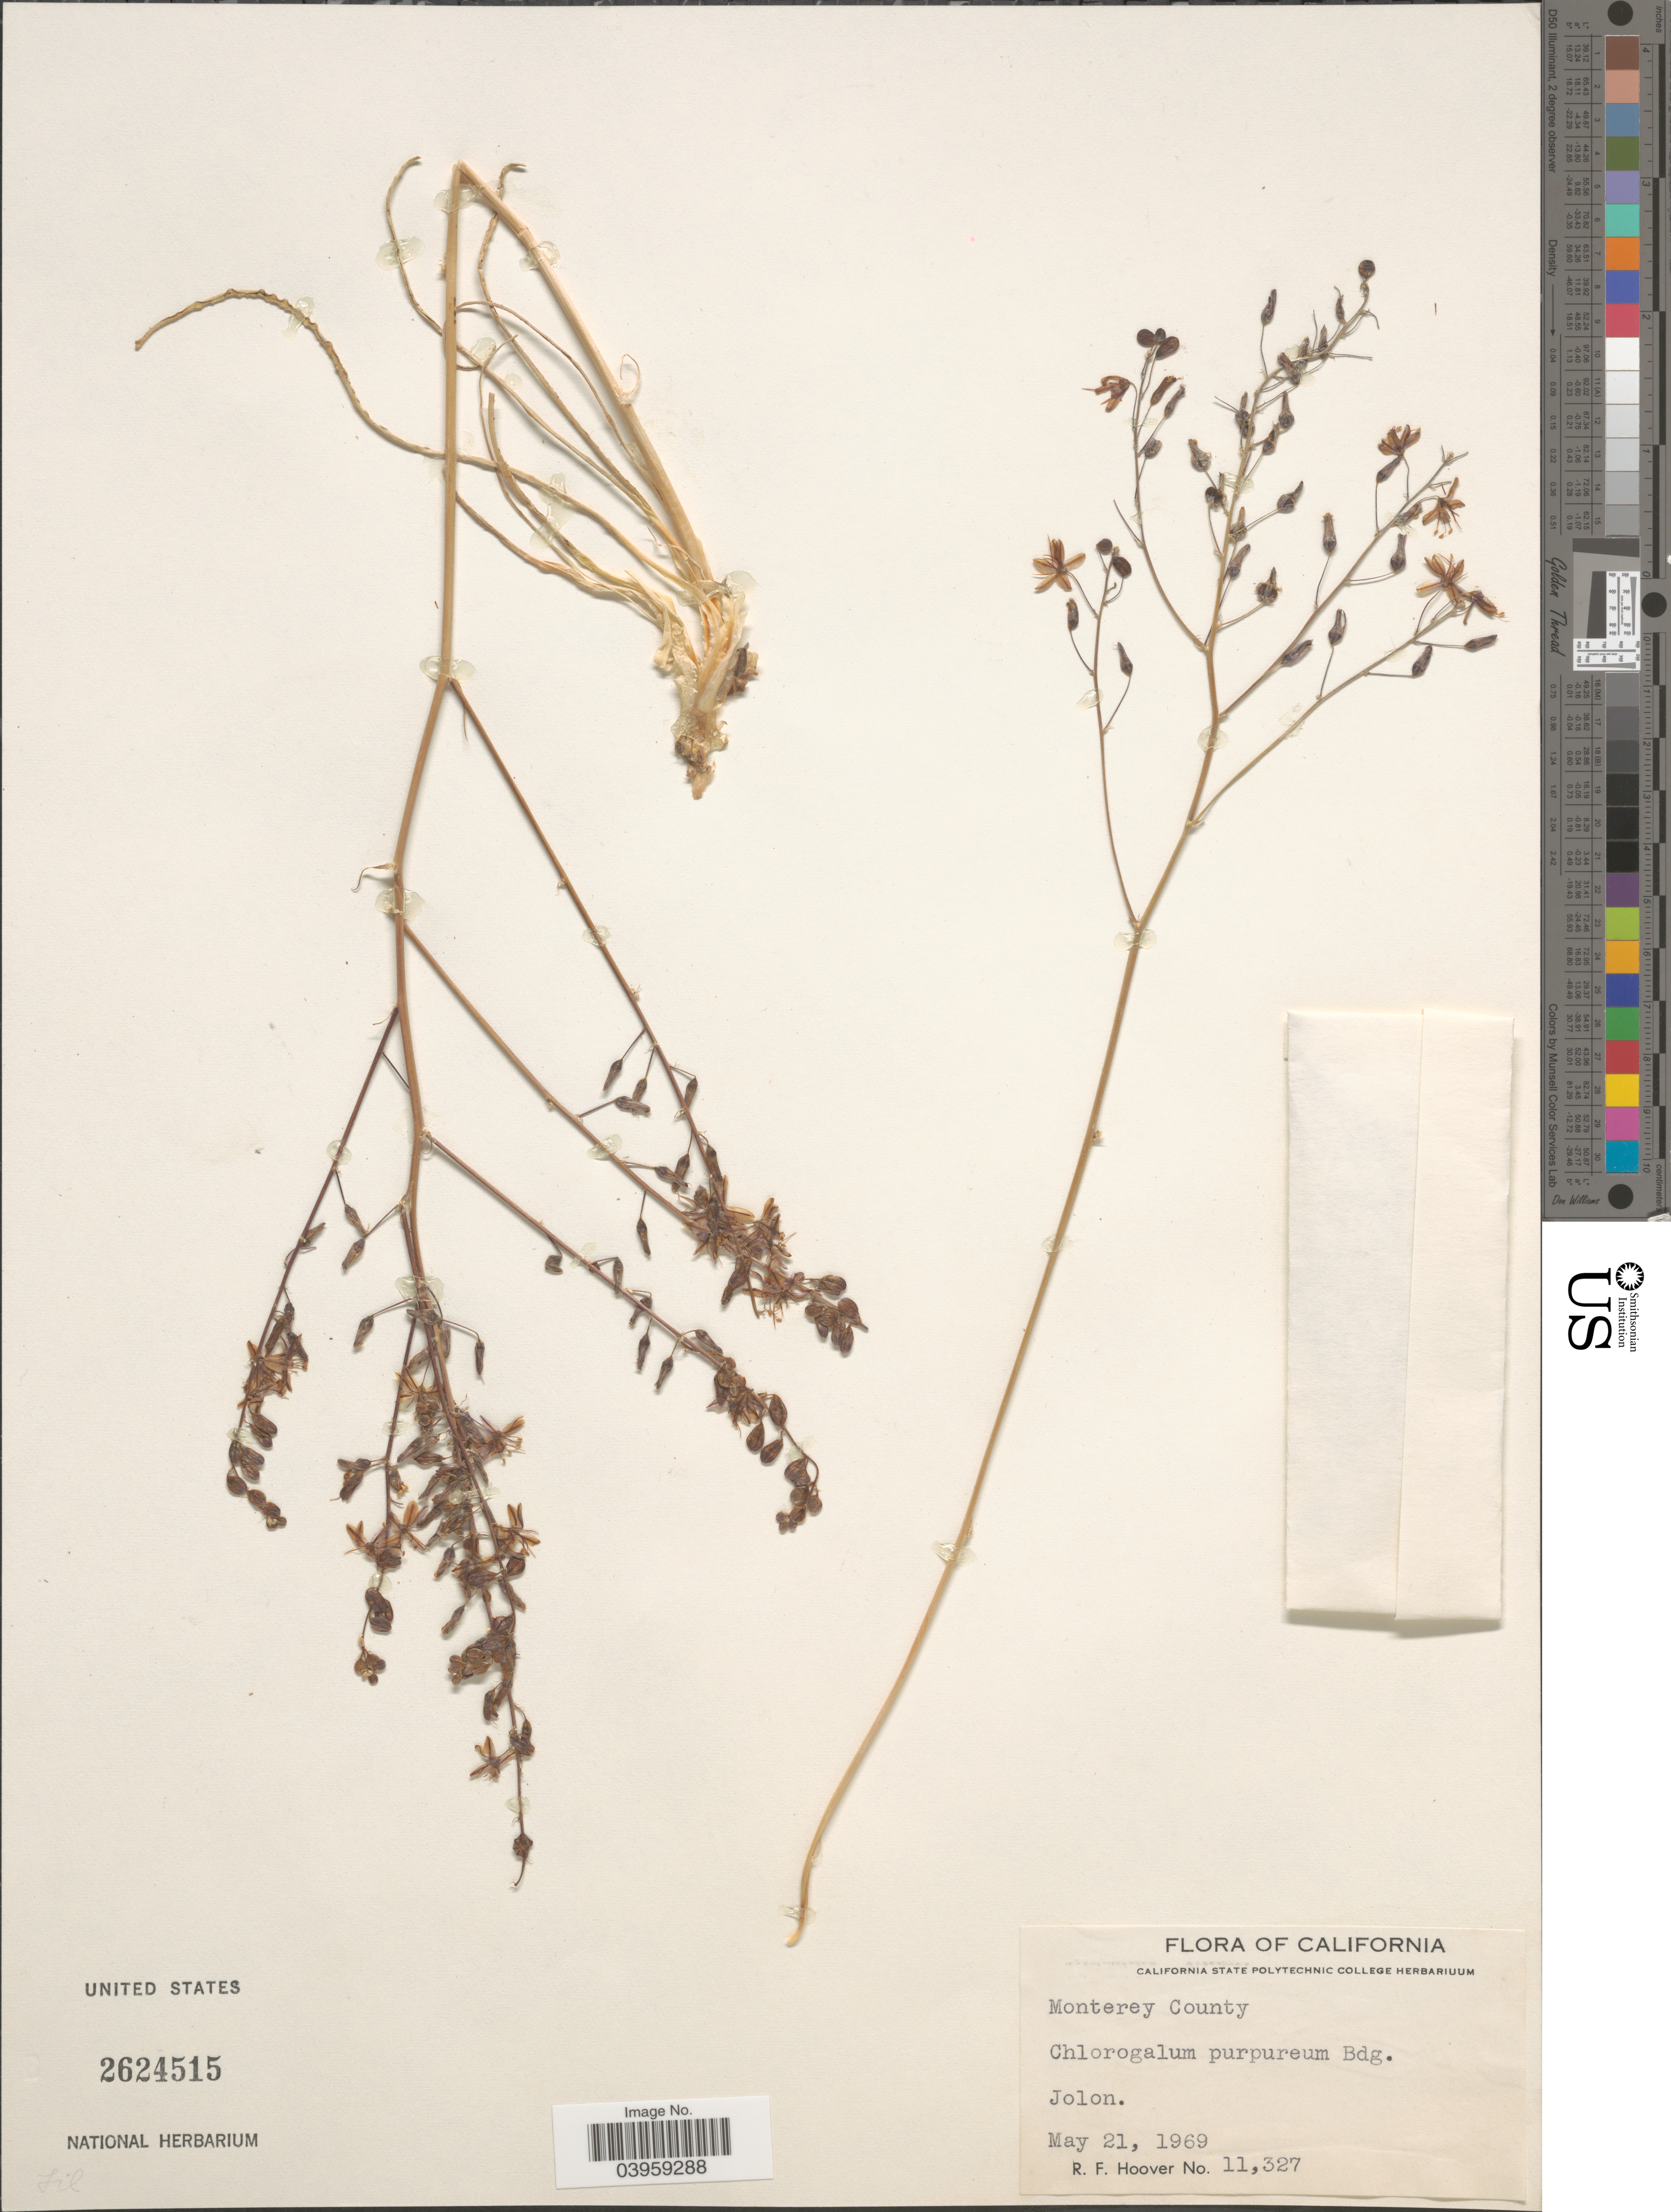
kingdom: Plantae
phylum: Tracheophyta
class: Liliopsida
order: Asparagales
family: Asparagaceae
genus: Chlorogalum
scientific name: Chlorogalum purpureum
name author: Brandegee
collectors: R. F. Hoover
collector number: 11327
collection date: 1969-05-21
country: United States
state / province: California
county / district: Monterey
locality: Monterey County. Jolon.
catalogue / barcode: US 2624515